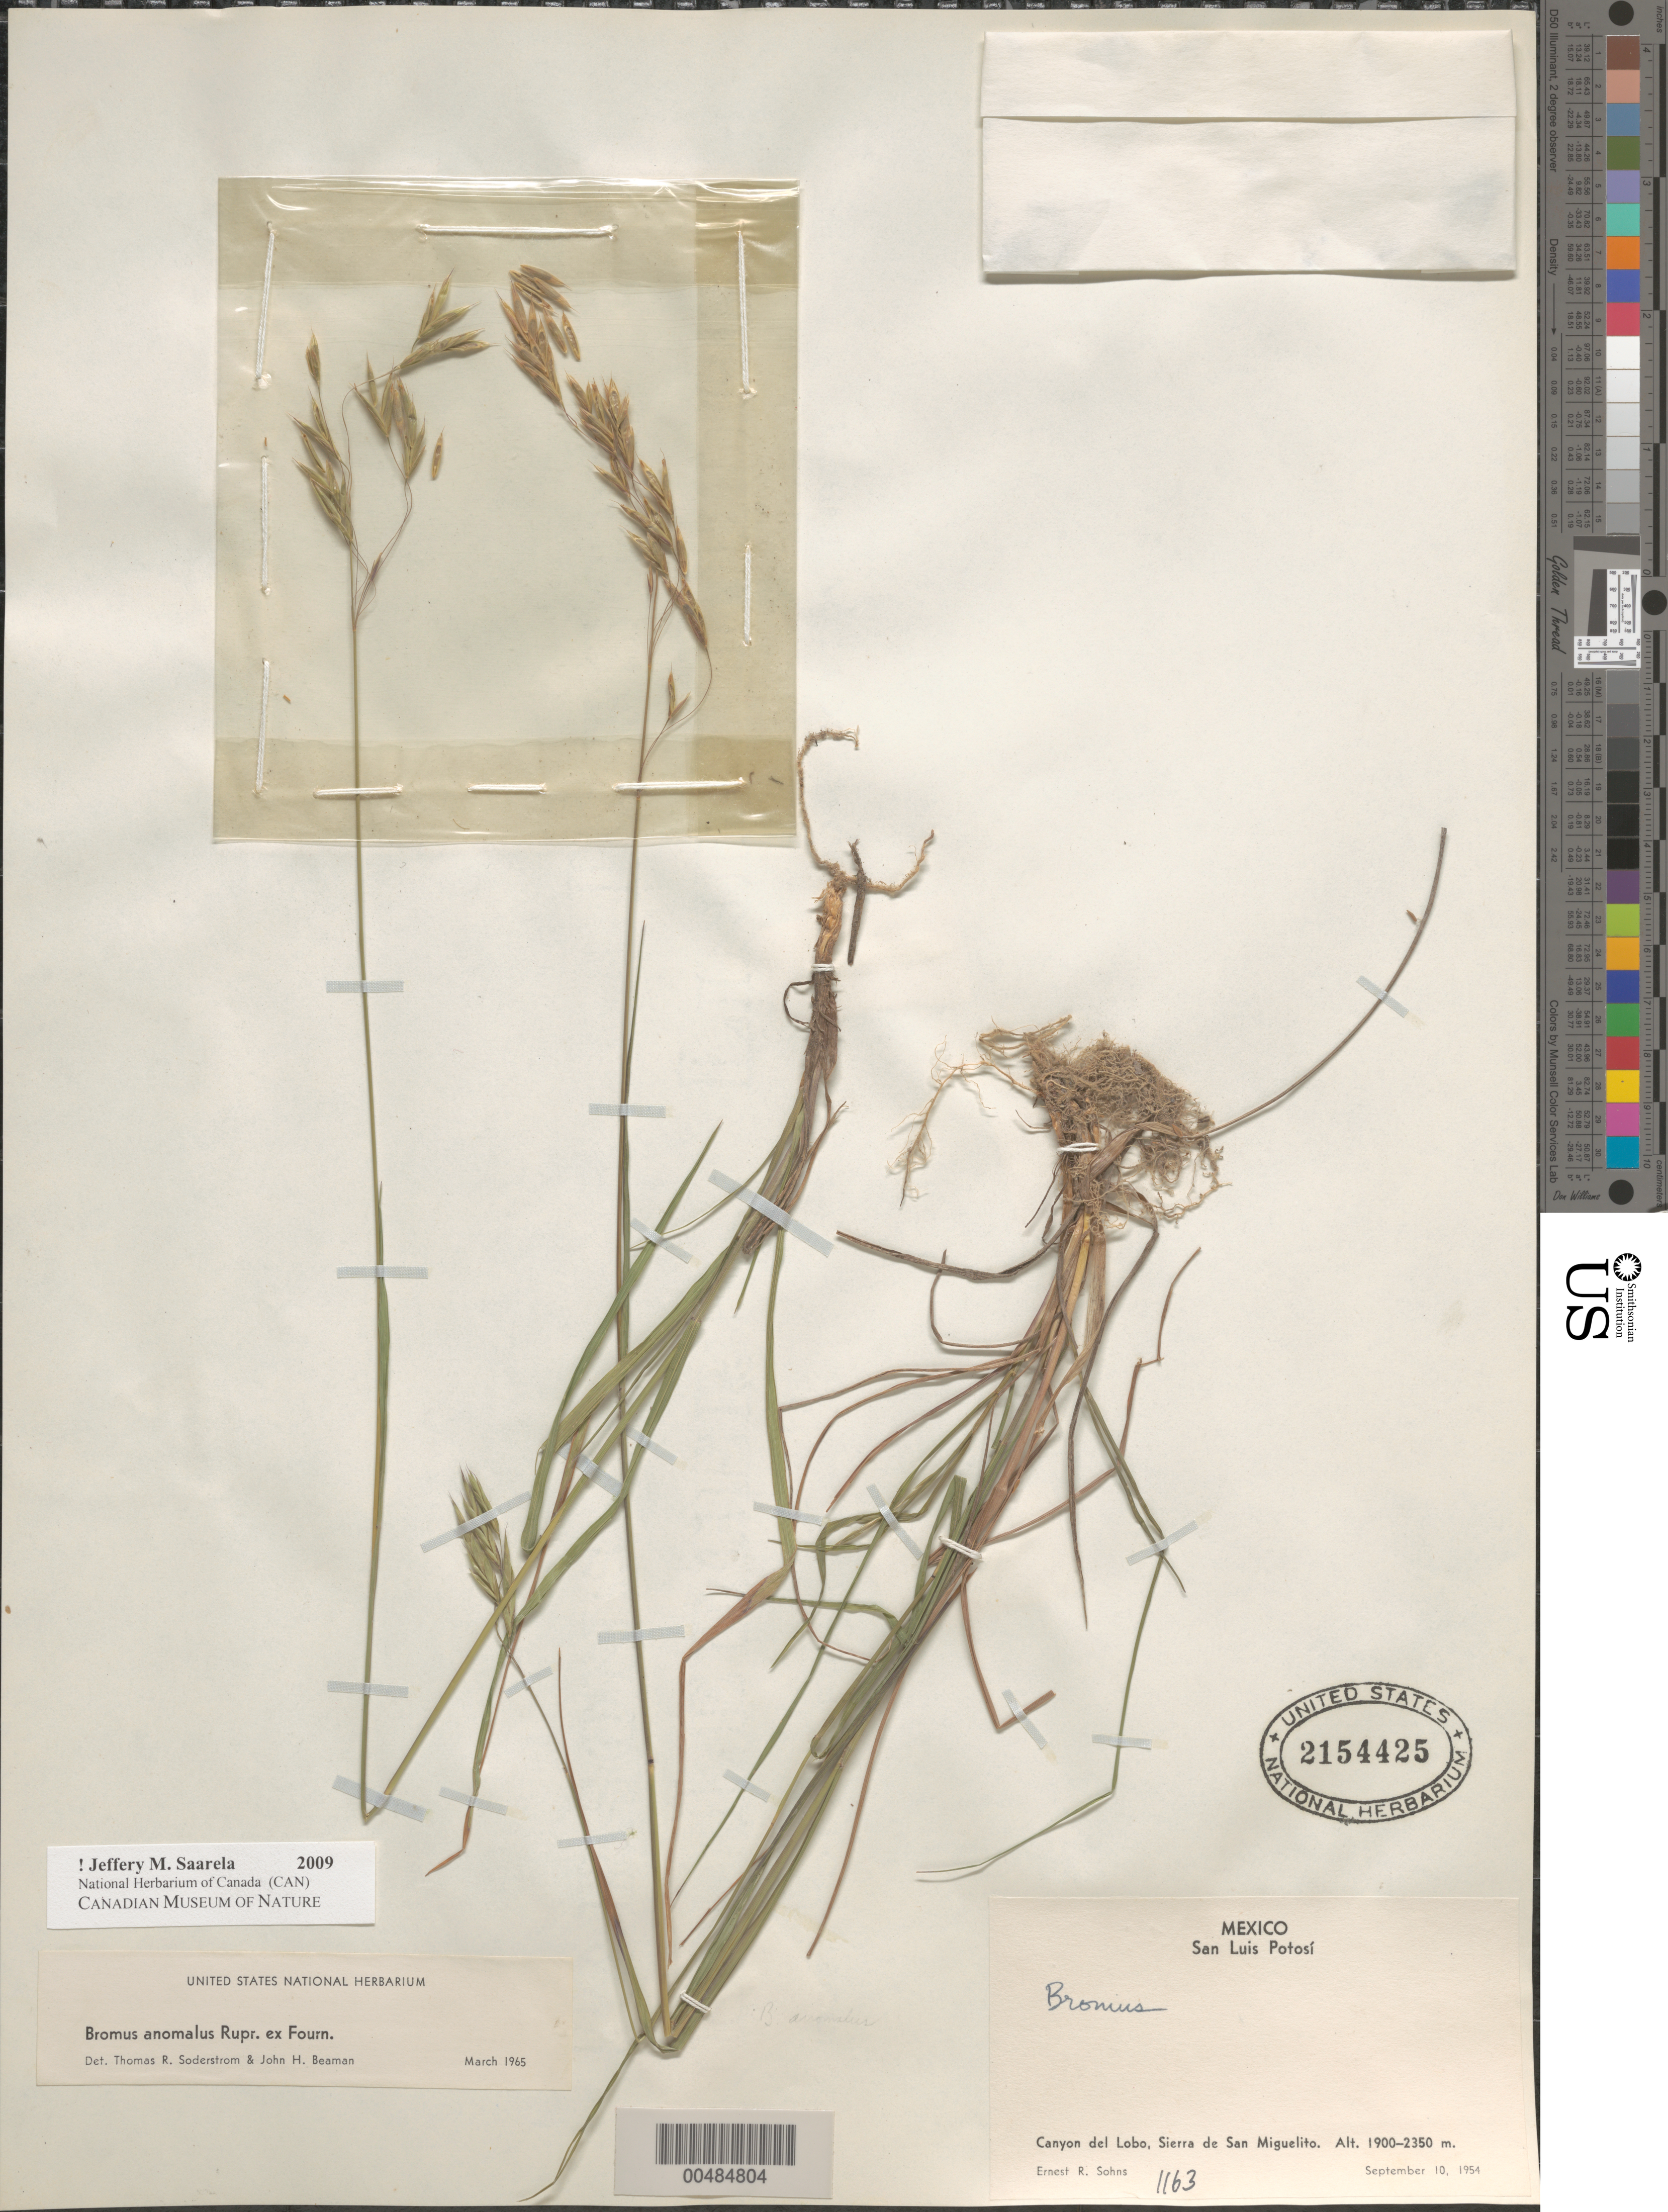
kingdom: Plantae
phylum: Tracheophyta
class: Liliopsida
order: Poales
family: Poaceae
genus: Bromus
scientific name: Bromus anomalus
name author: Rupr. ex E. Fourn.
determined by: Soderstrom, T. R.; Beaman, J. H.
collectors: E. R. Sohns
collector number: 1163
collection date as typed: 10 Sep 1954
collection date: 1954-09-10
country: Mexico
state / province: San Luis Potosi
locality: Canyon del Lobo, Sierra de San Miguelito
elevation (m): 1900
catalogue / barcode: US 2154425